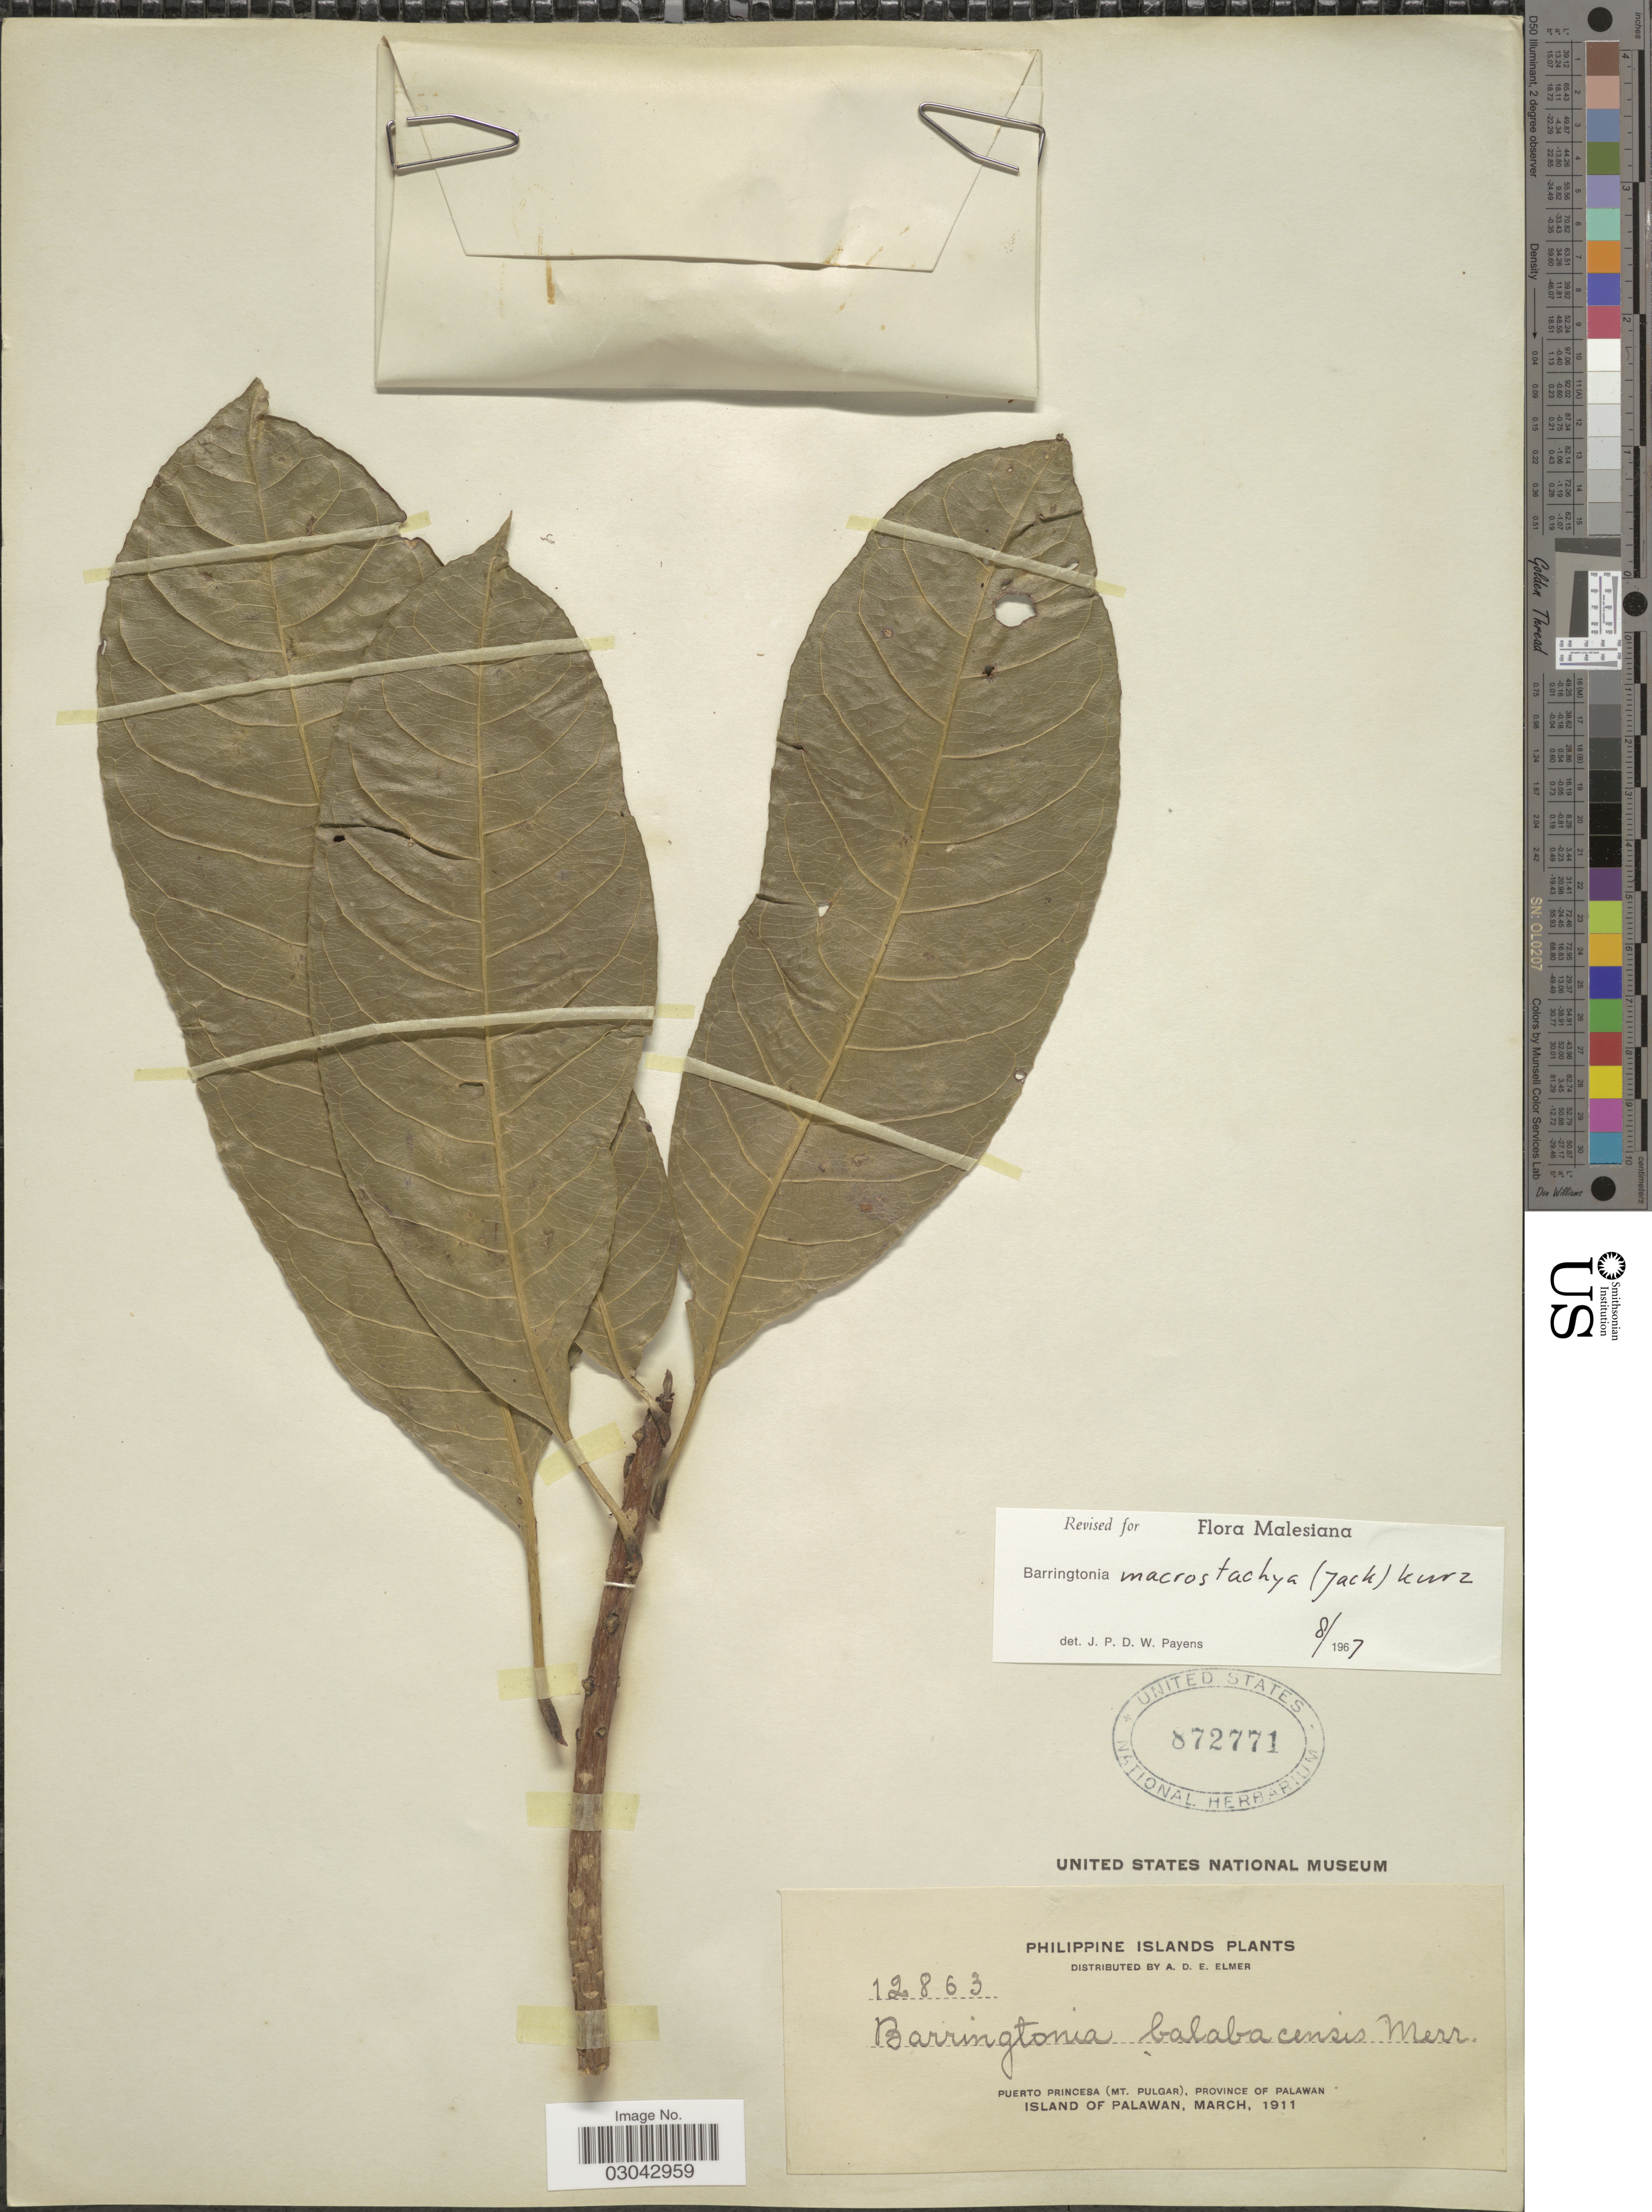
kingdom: Plantae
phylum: Tracheophyta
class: Magnoliopsida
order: Ericales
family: Lecythidaceae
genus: Barringtonia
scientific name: Barringtonia macrostachya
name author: (Jack) Kurz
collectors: A. D. E. Elmer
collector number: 12863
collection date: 1911-03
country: Philippines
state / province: Mimaropa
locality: Puerto Princesa (Mt. Pulgar), Province of Palawan, Island of Palawan.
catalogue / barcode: US 872771